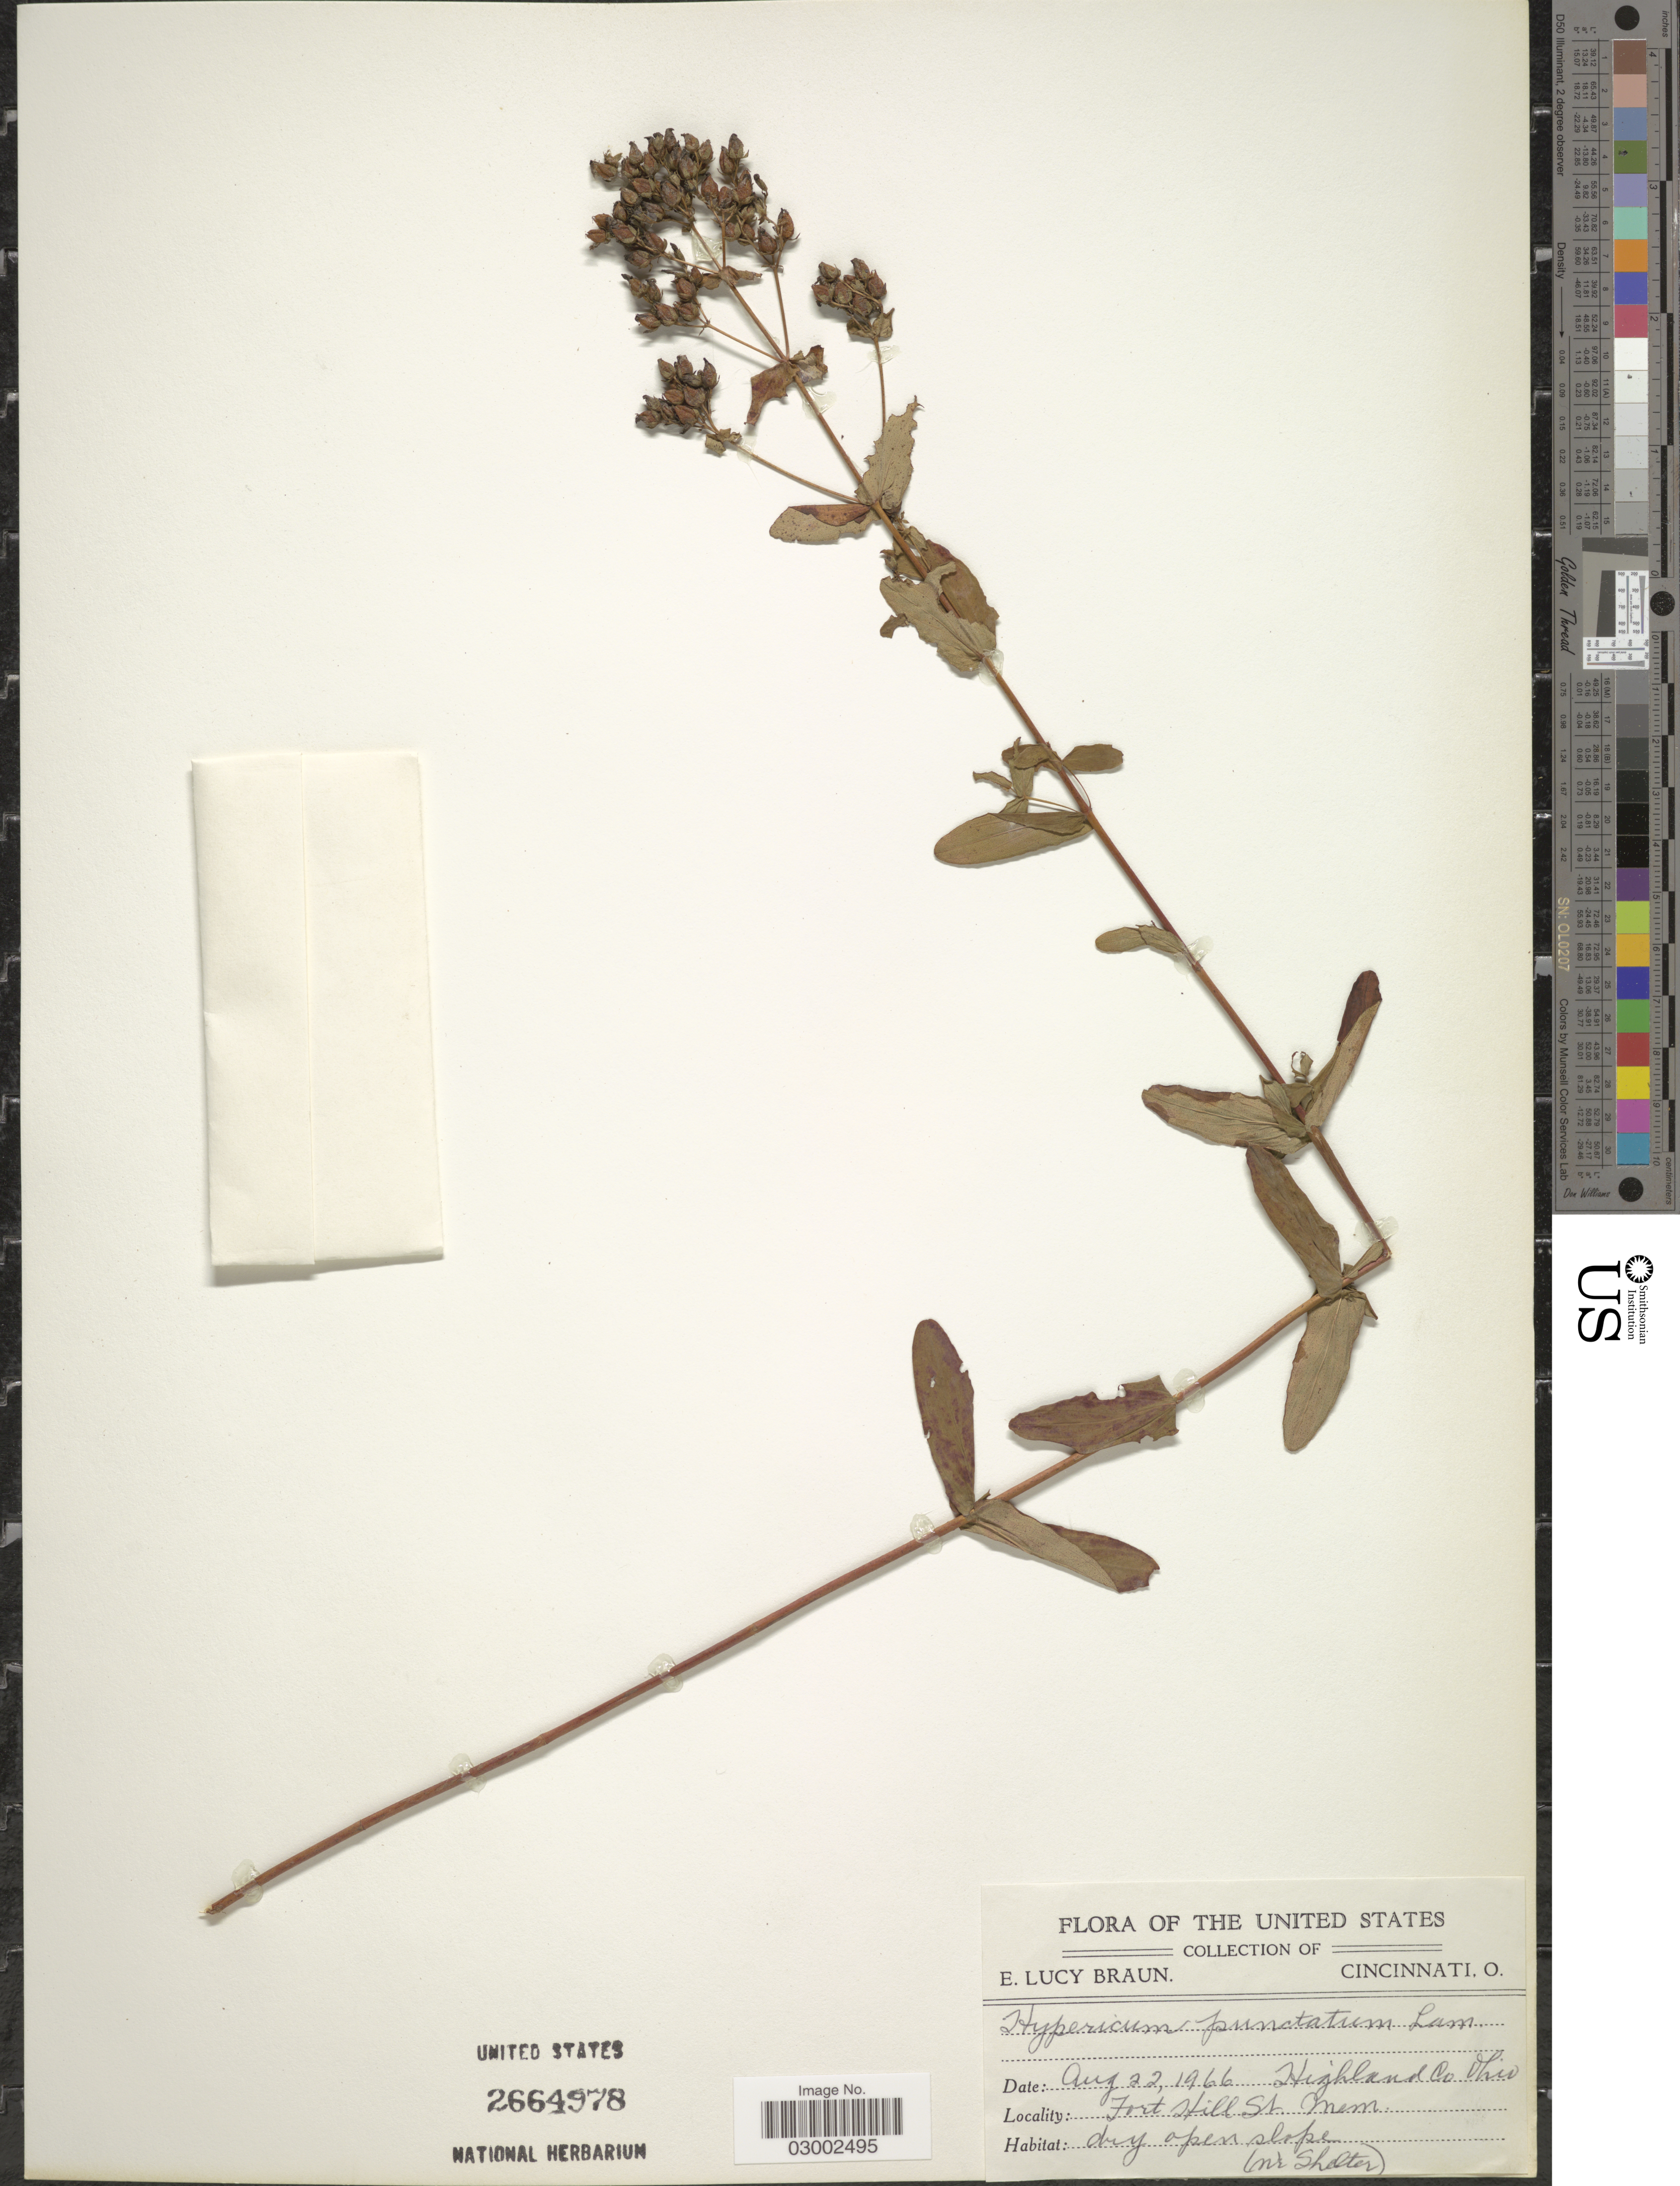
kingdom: Plantae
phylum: Tracheophyta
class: Magnoliopsida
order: Malpighiales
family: Hypericaceae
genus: Hypericum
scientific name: Hypericum punctatum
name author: Lam.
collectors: E. L. Braun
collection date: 1966-08-22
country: United States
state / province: Ohio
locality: (NE Shelter) [unsure placement] Highland Co. Fort Hill St. Mem.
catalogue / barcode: US 2664978